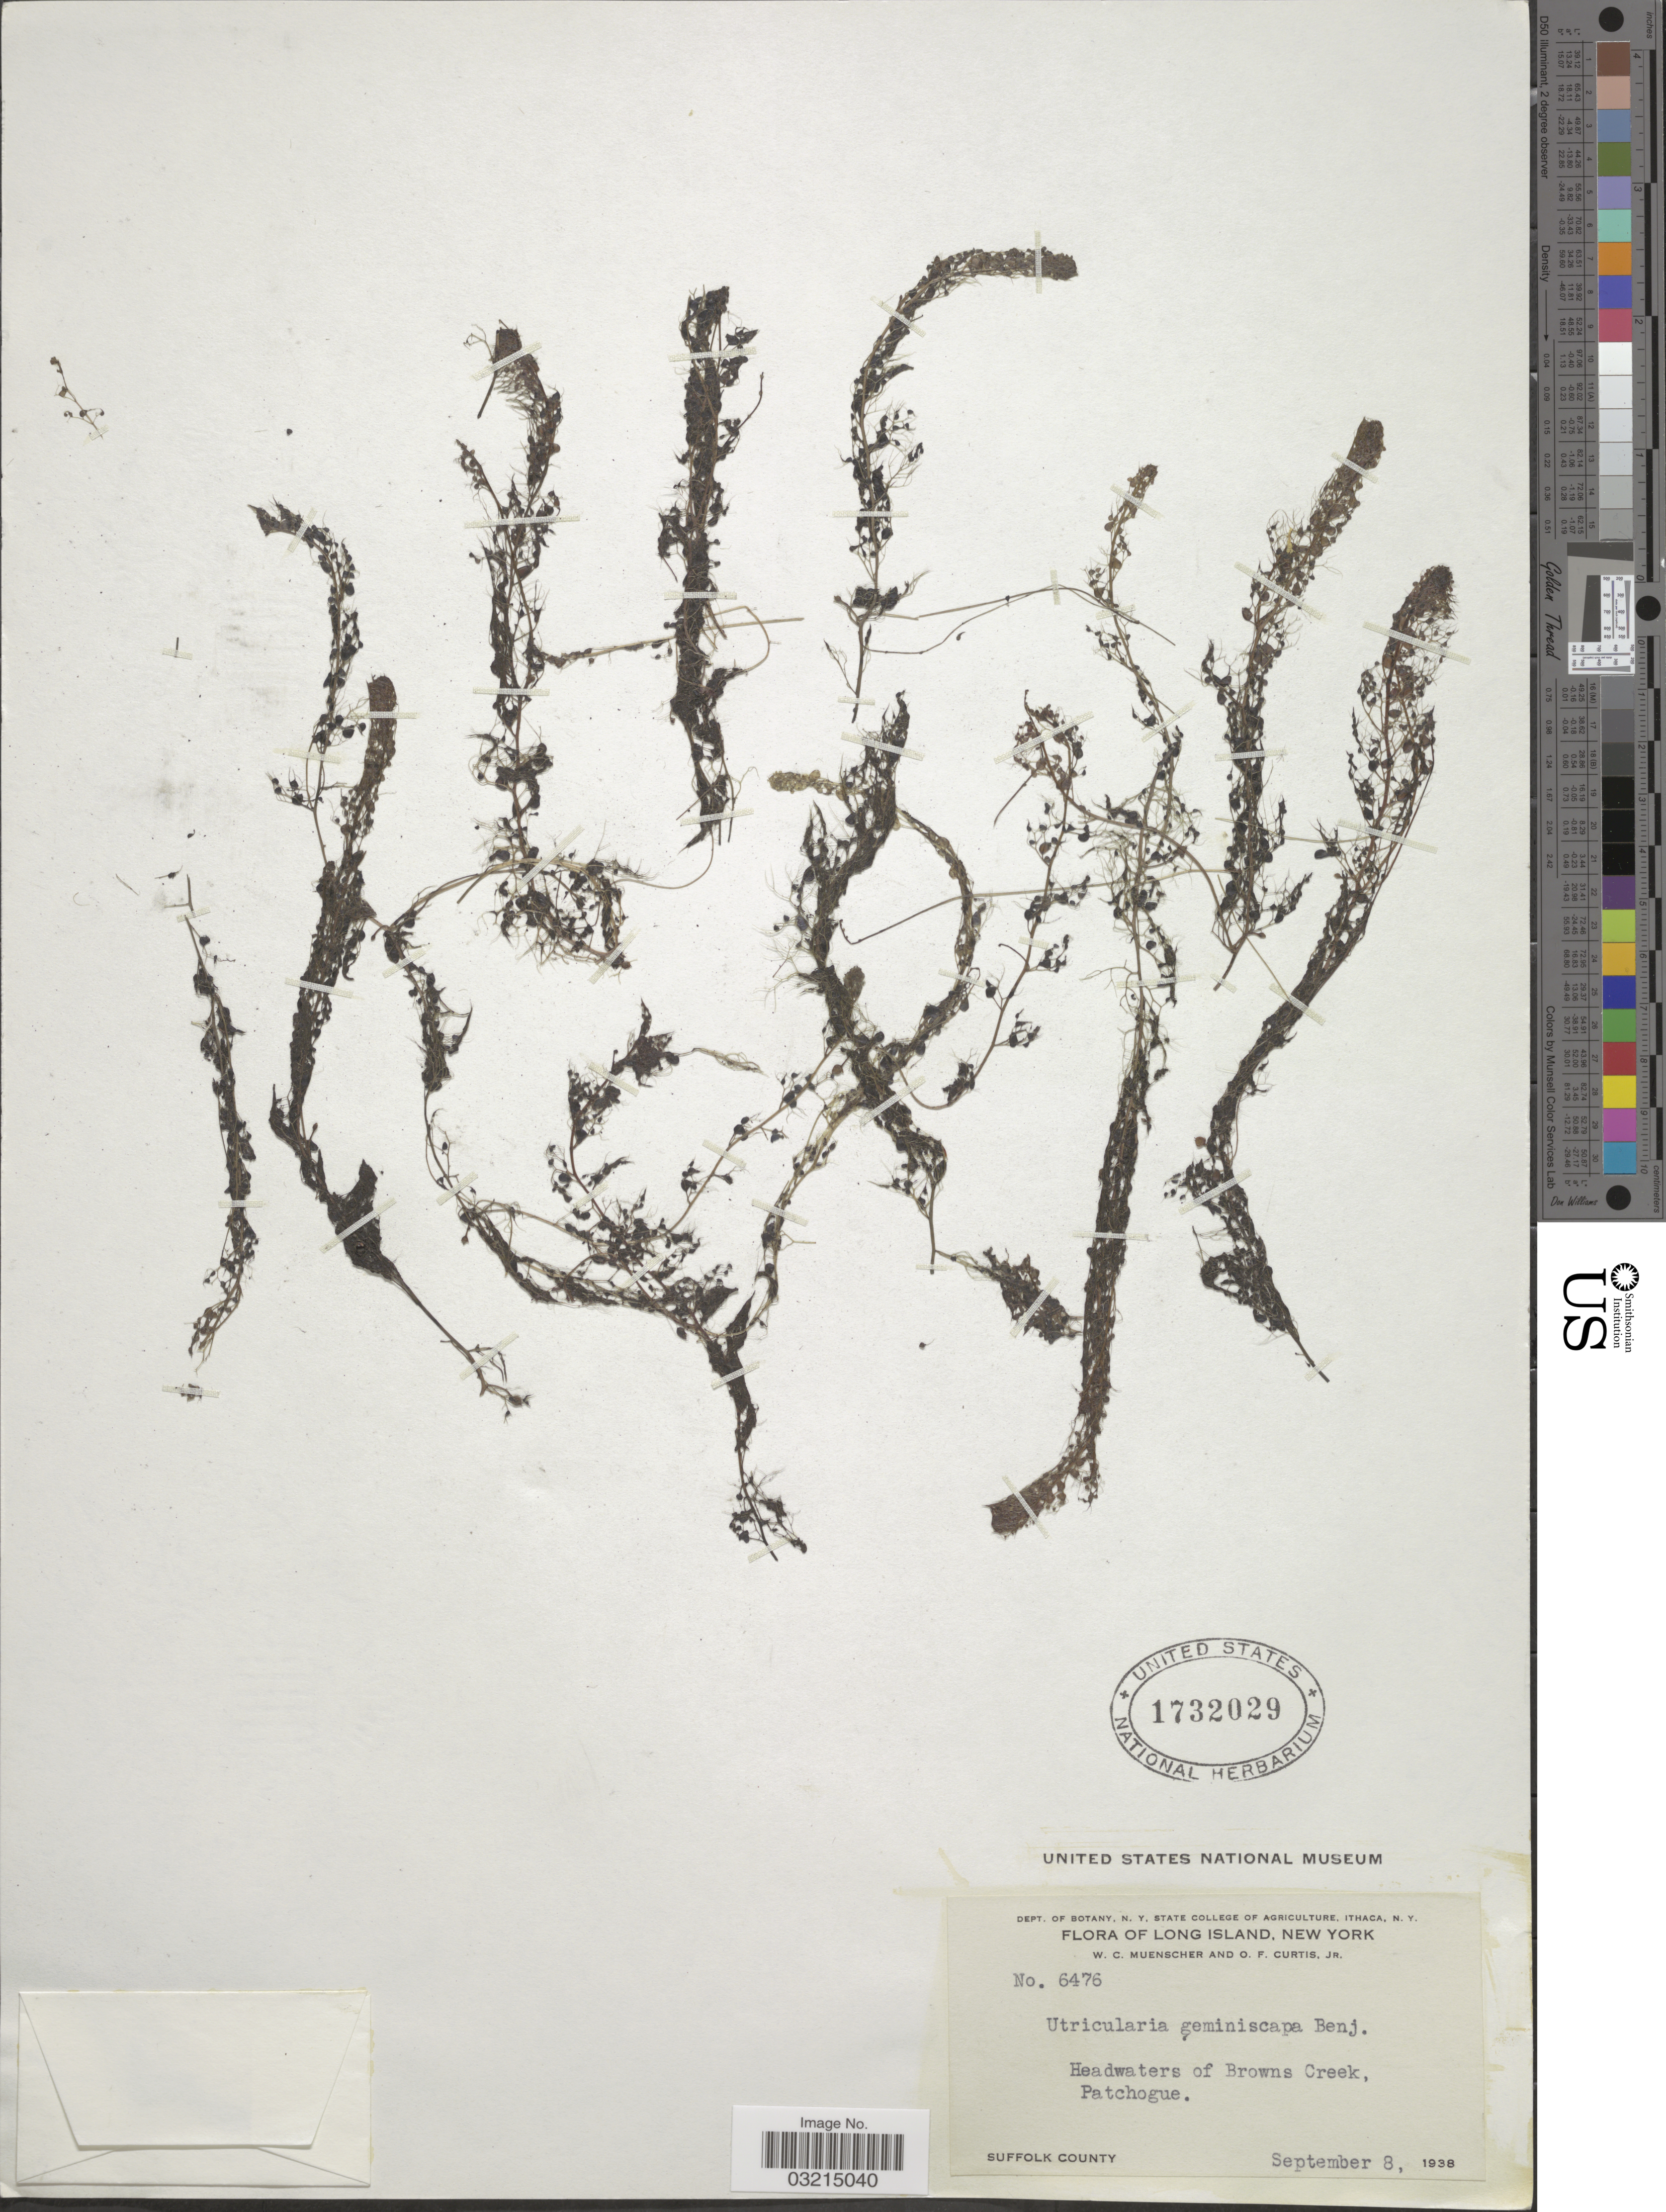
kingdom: Plantae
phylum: Tracheophyta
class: Magnoliopsida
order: Lamiales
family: Lentibulariaceae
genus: Utricularia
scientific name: Utricularia geminiscapa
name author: Benj.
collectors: W. Muenscher & O. Curtis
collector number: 6476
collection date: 1938-09-08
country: United States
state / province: New York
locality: Long Island. Headwaters of Browns Creek, Patchogue.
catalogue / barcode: US 1732029